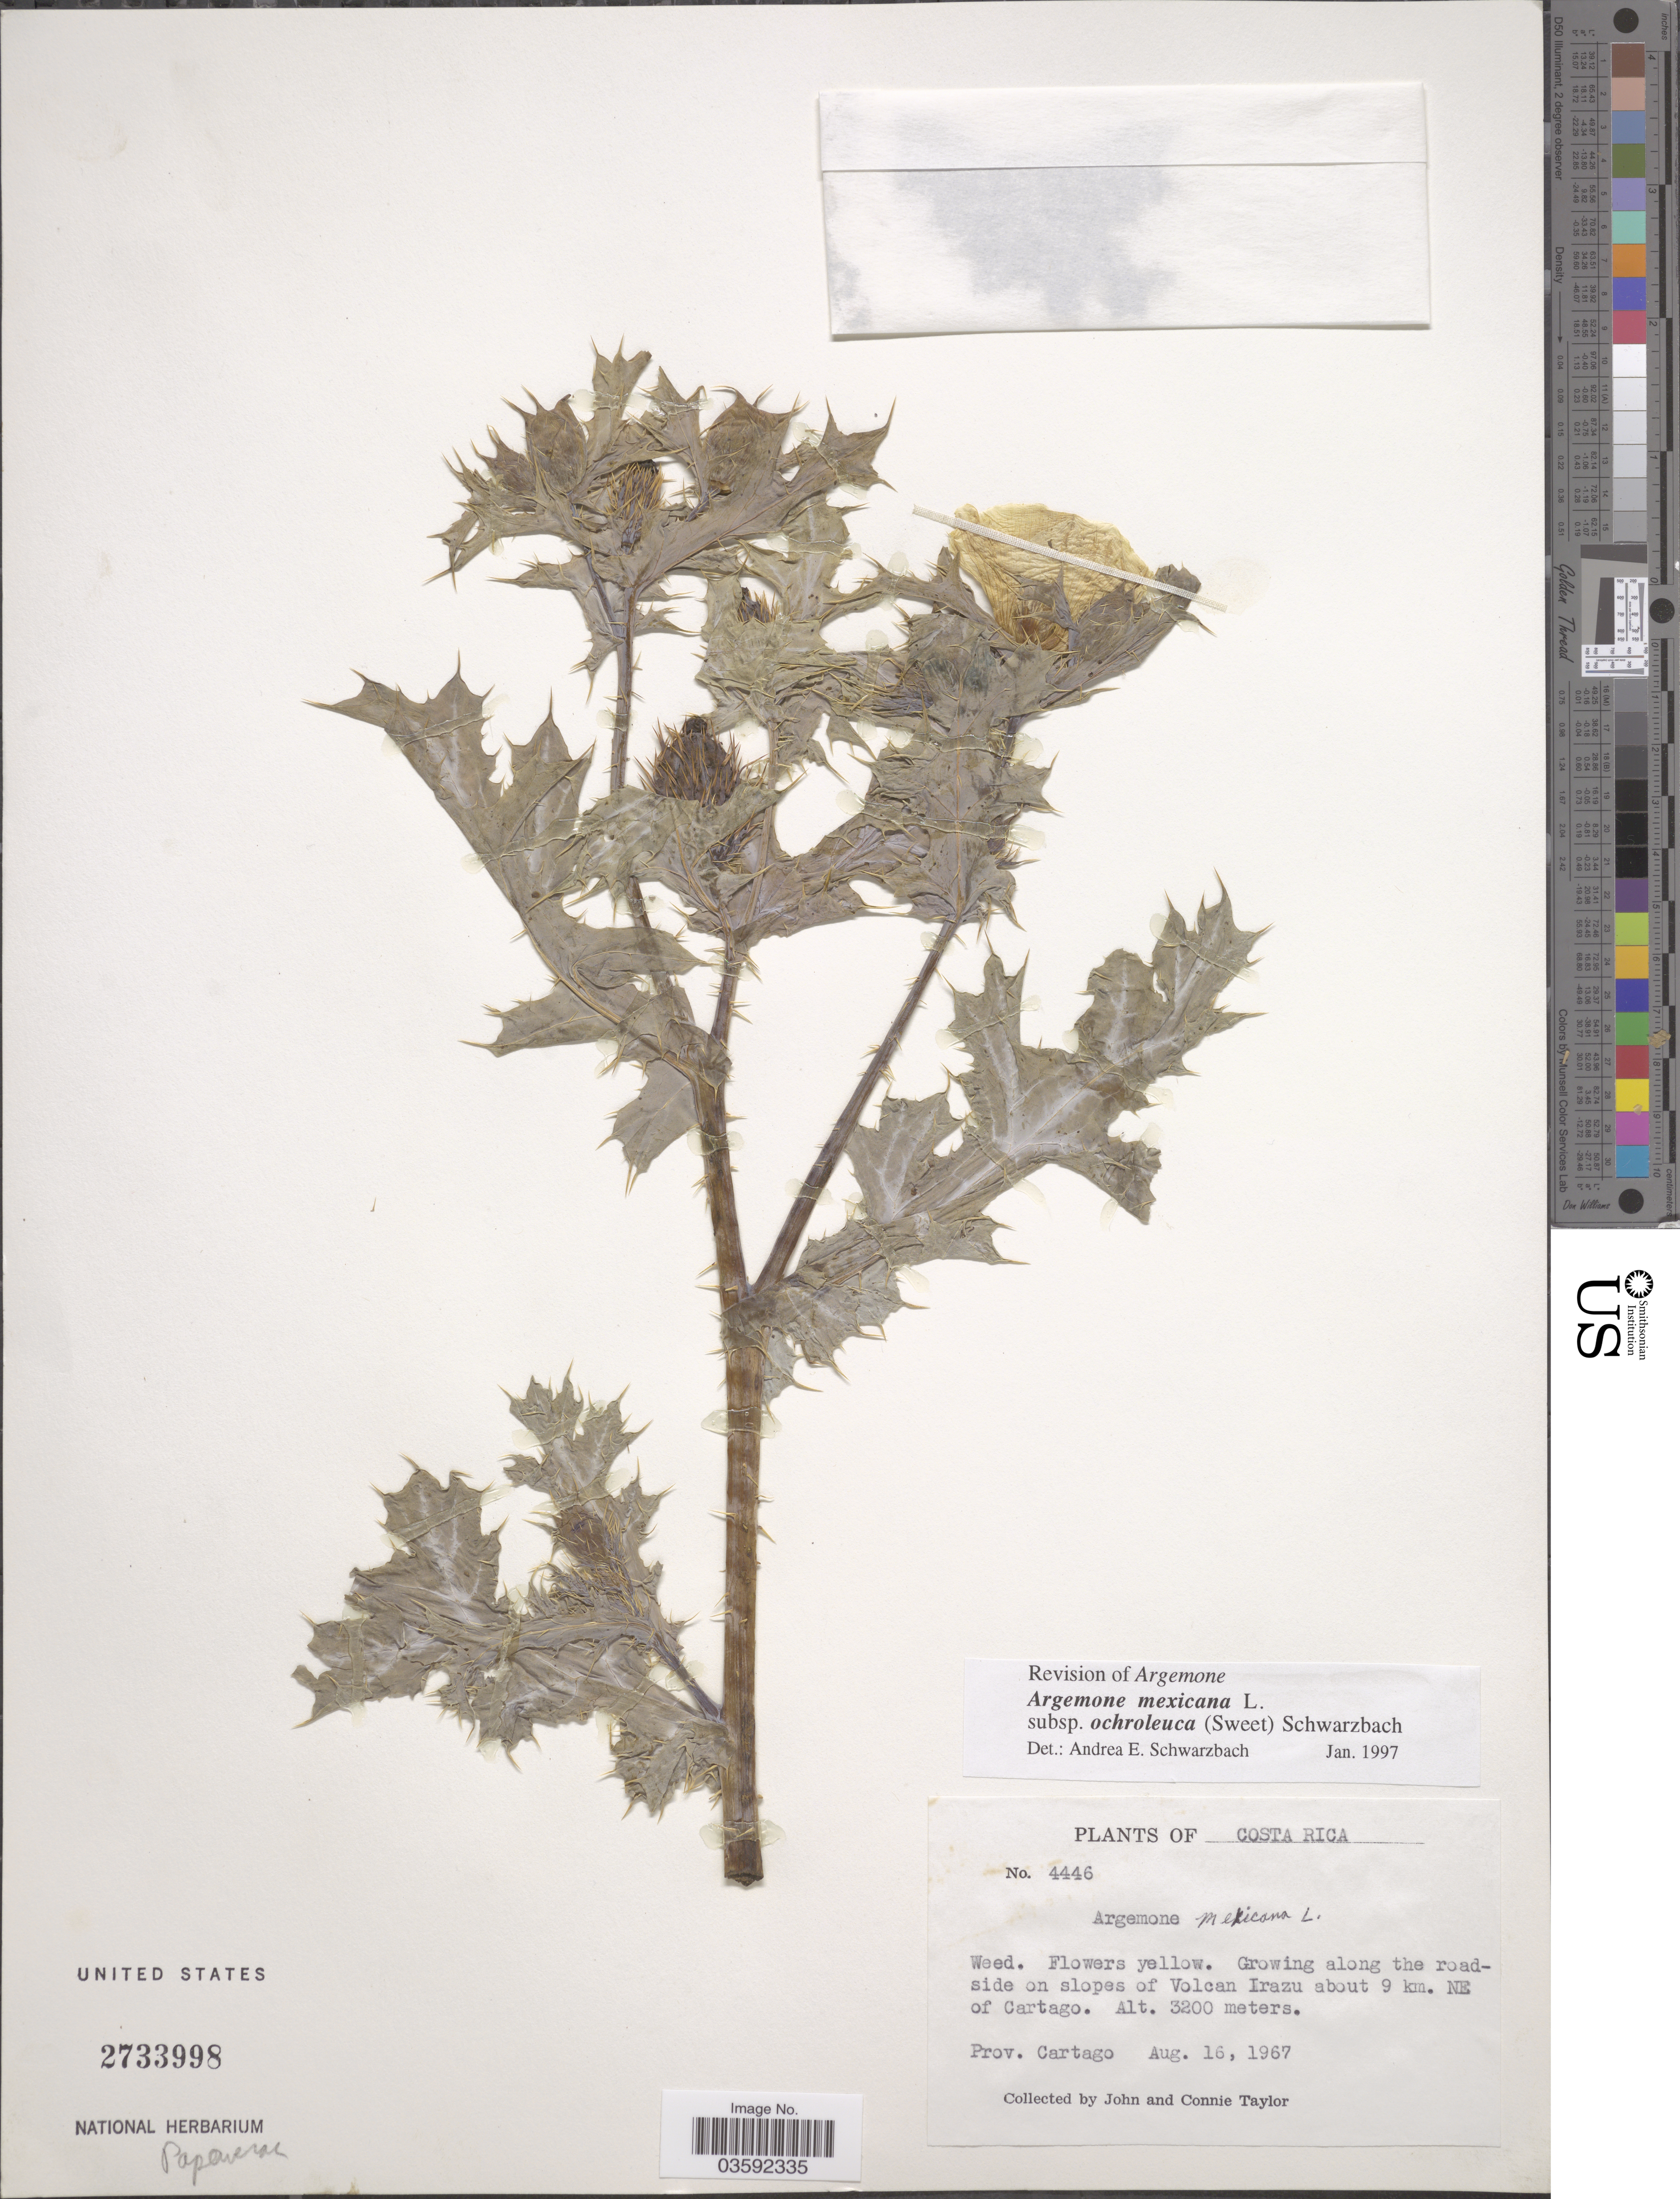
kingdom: Plantae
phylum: Tracheophyta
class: Magnoliopsida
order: Ranunculales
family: Papaveraceae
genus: Argemone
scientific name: Argemone mexicana subsp. ochroleuca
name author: (Sweet) Schwarzbach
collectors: J. Taylor & C. Taylor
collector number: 4446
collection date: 1967-08-16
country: Costa Rica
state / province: Cartago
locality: Growing along the roadside on slopes of Volcan Irazu about 9 km. NE of Cartago.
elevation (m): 3200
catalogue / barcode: US 2733998